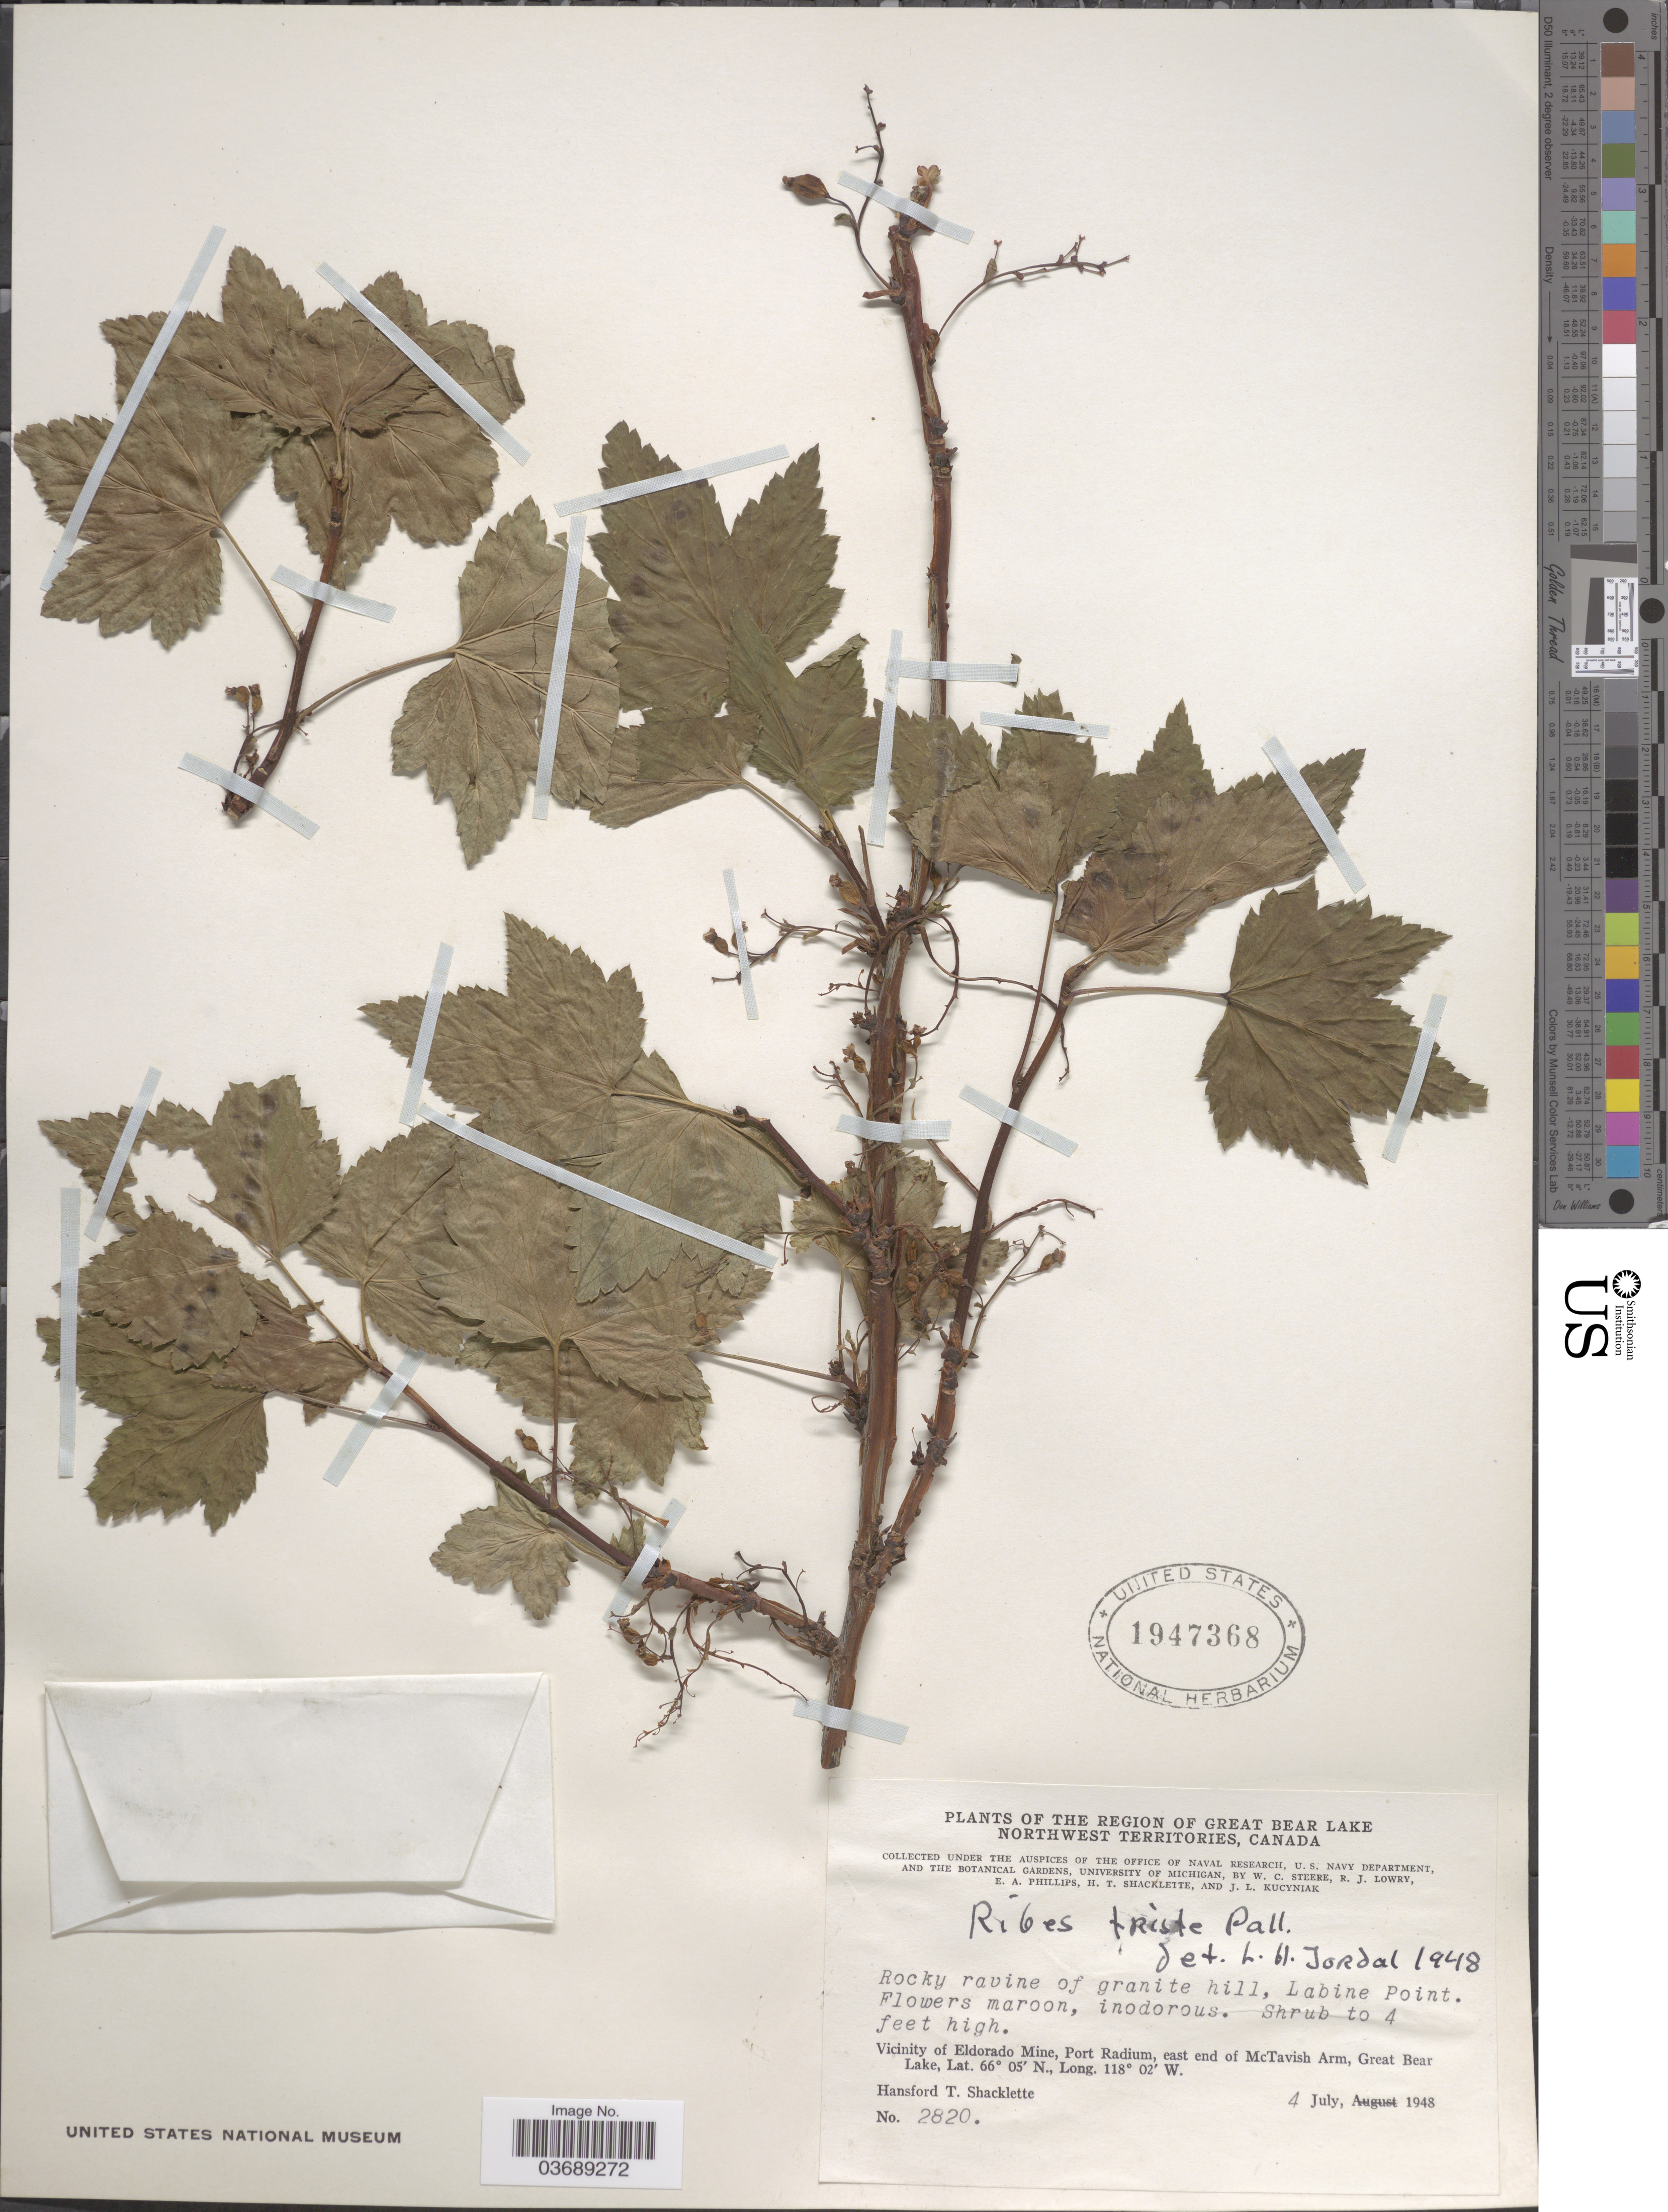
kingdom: Plantae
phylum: Tracheophyta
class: Magnoliopsida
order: Saxifragales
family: Grossulariaceae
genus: Ribes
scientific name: Ribes triste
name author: Pall.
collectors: H. Shacklette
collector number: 2820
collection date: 1948-07-04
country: Canada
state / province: Northwest Territories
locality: The Region of Great Bear Lake. Labine Point. Vicinity of Eldorado Mine, Port Radium, east end of McTavish Arm, Great Bear Lake.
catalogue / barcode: US 1947368